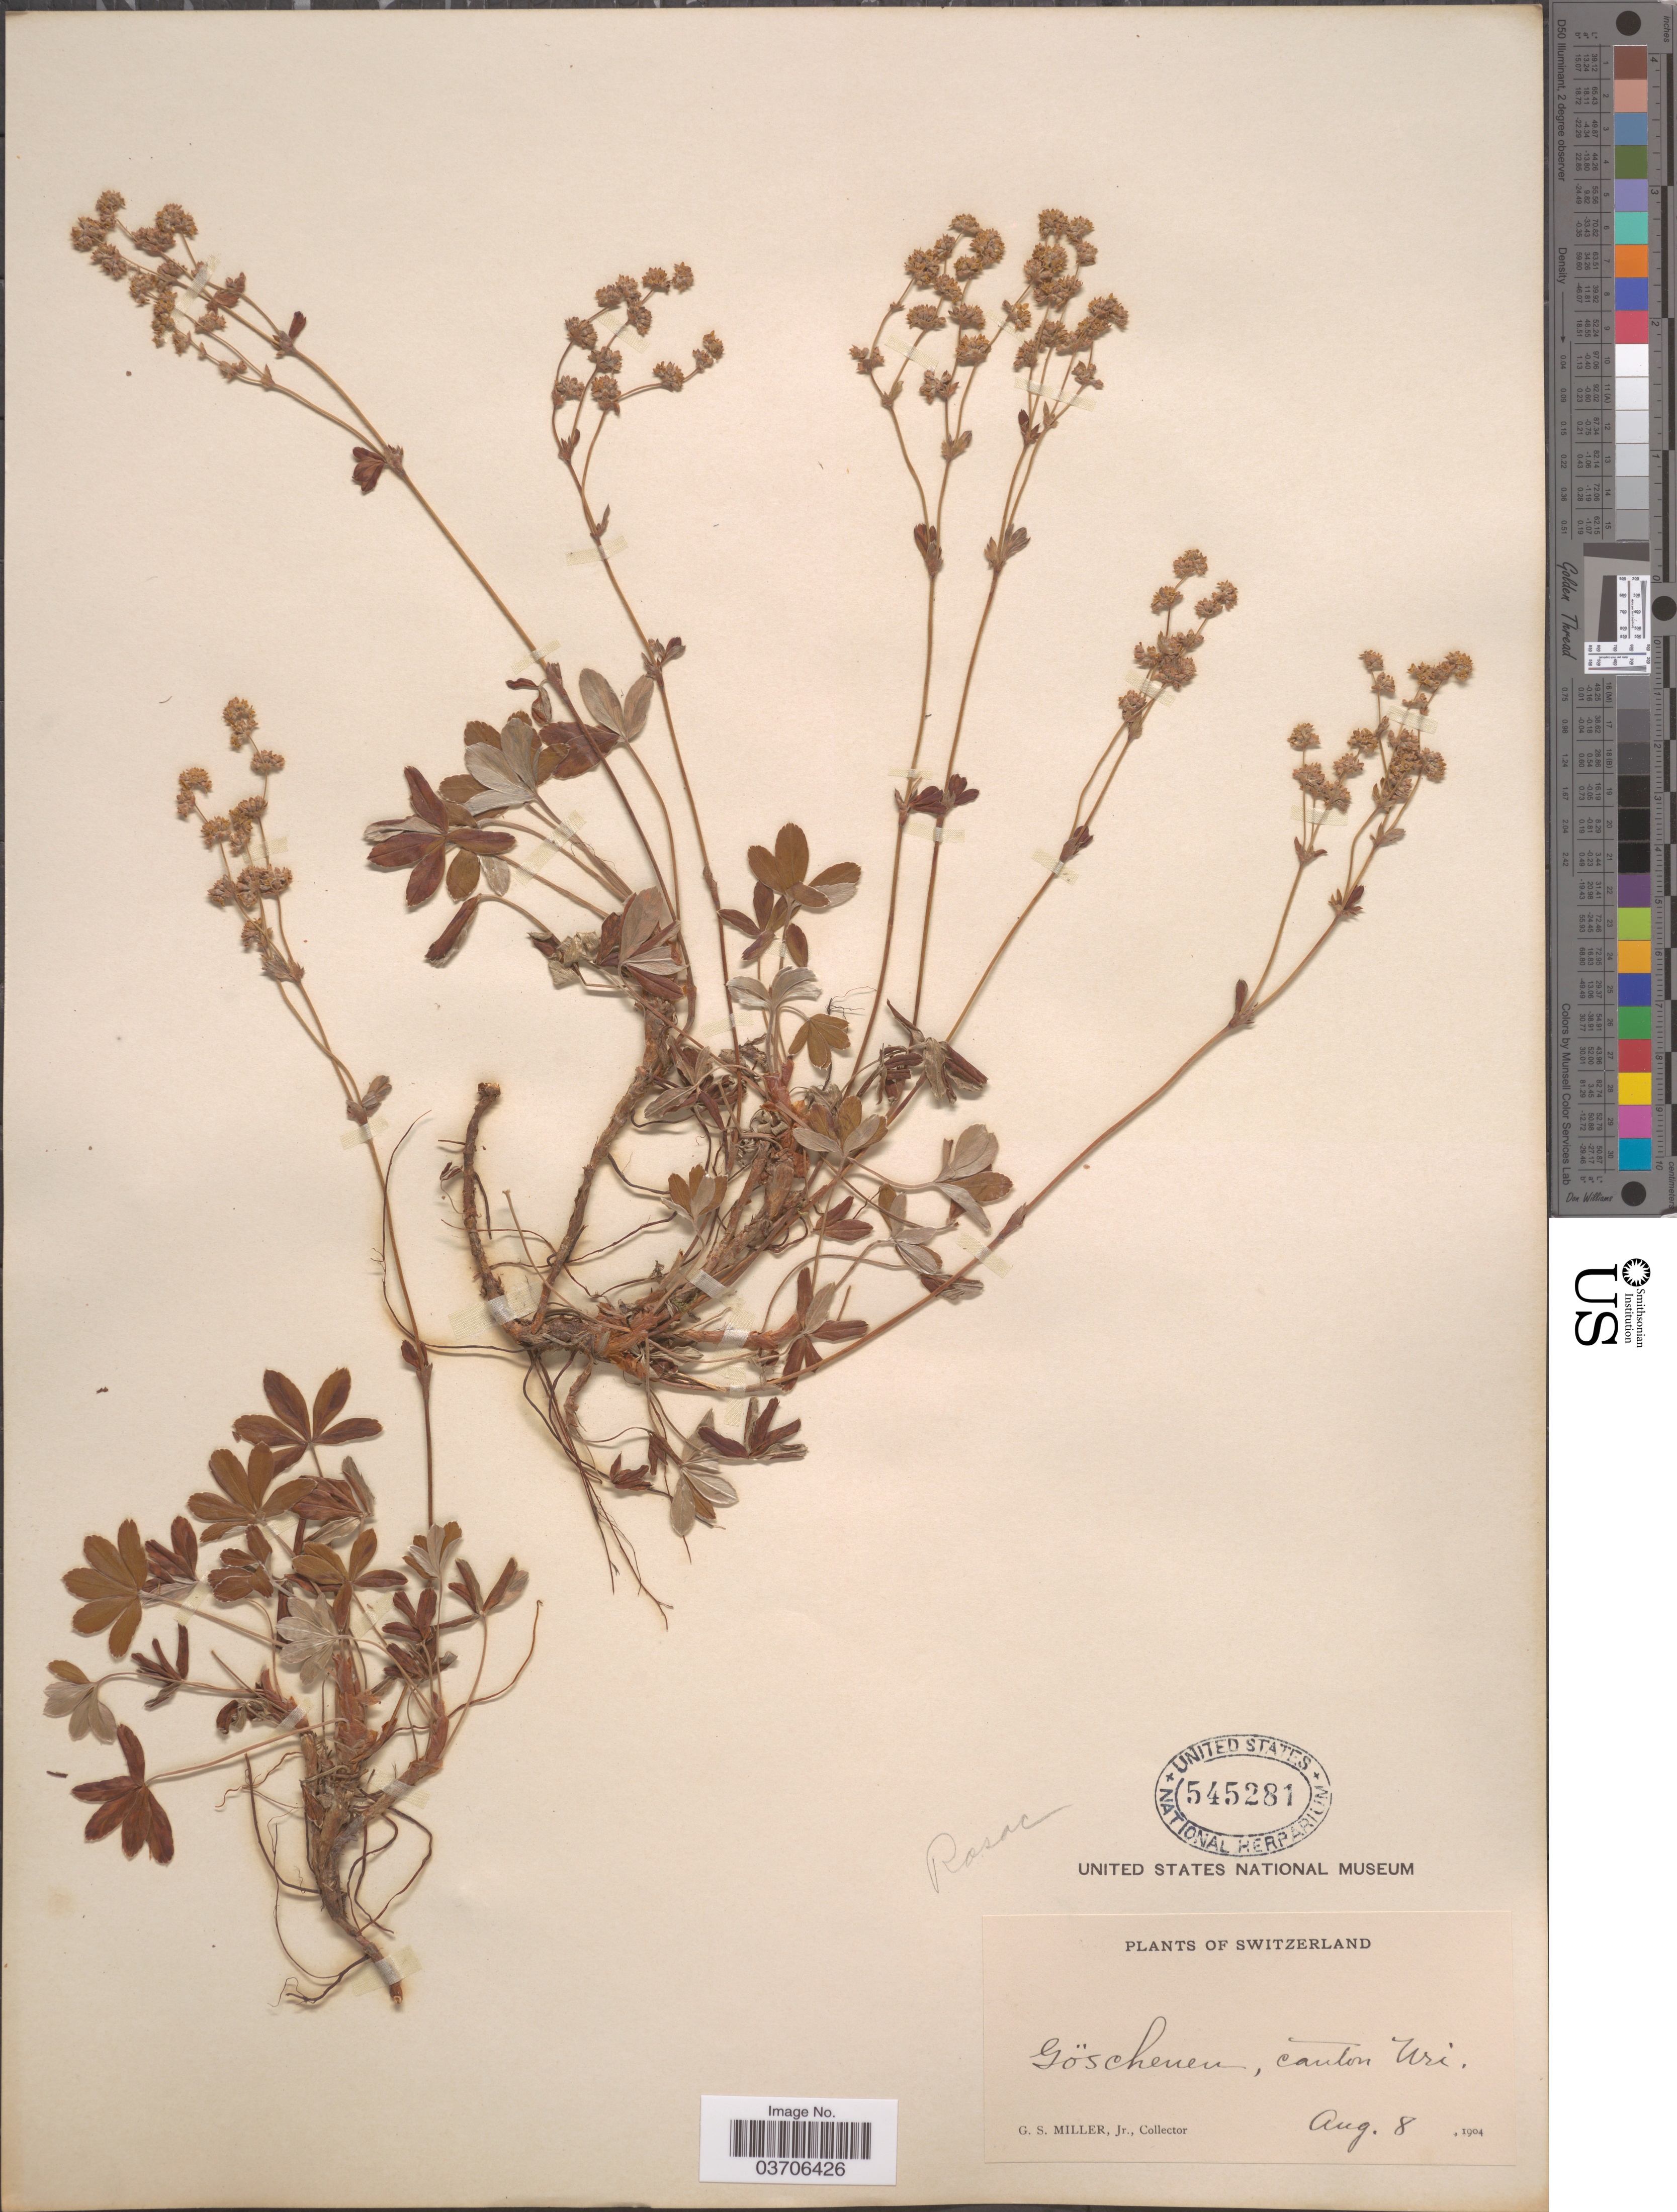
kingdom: Plantae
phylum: Tracheophyta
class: Magnoliopsida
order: Rosales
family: Rosaceae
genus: Alchemilla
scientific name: Alchemilla sp.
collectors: G. S. Miller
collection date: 1904-08-08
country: Switzerland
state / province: Uri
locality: Göschenen, canton Uri.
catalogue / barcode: US 545281